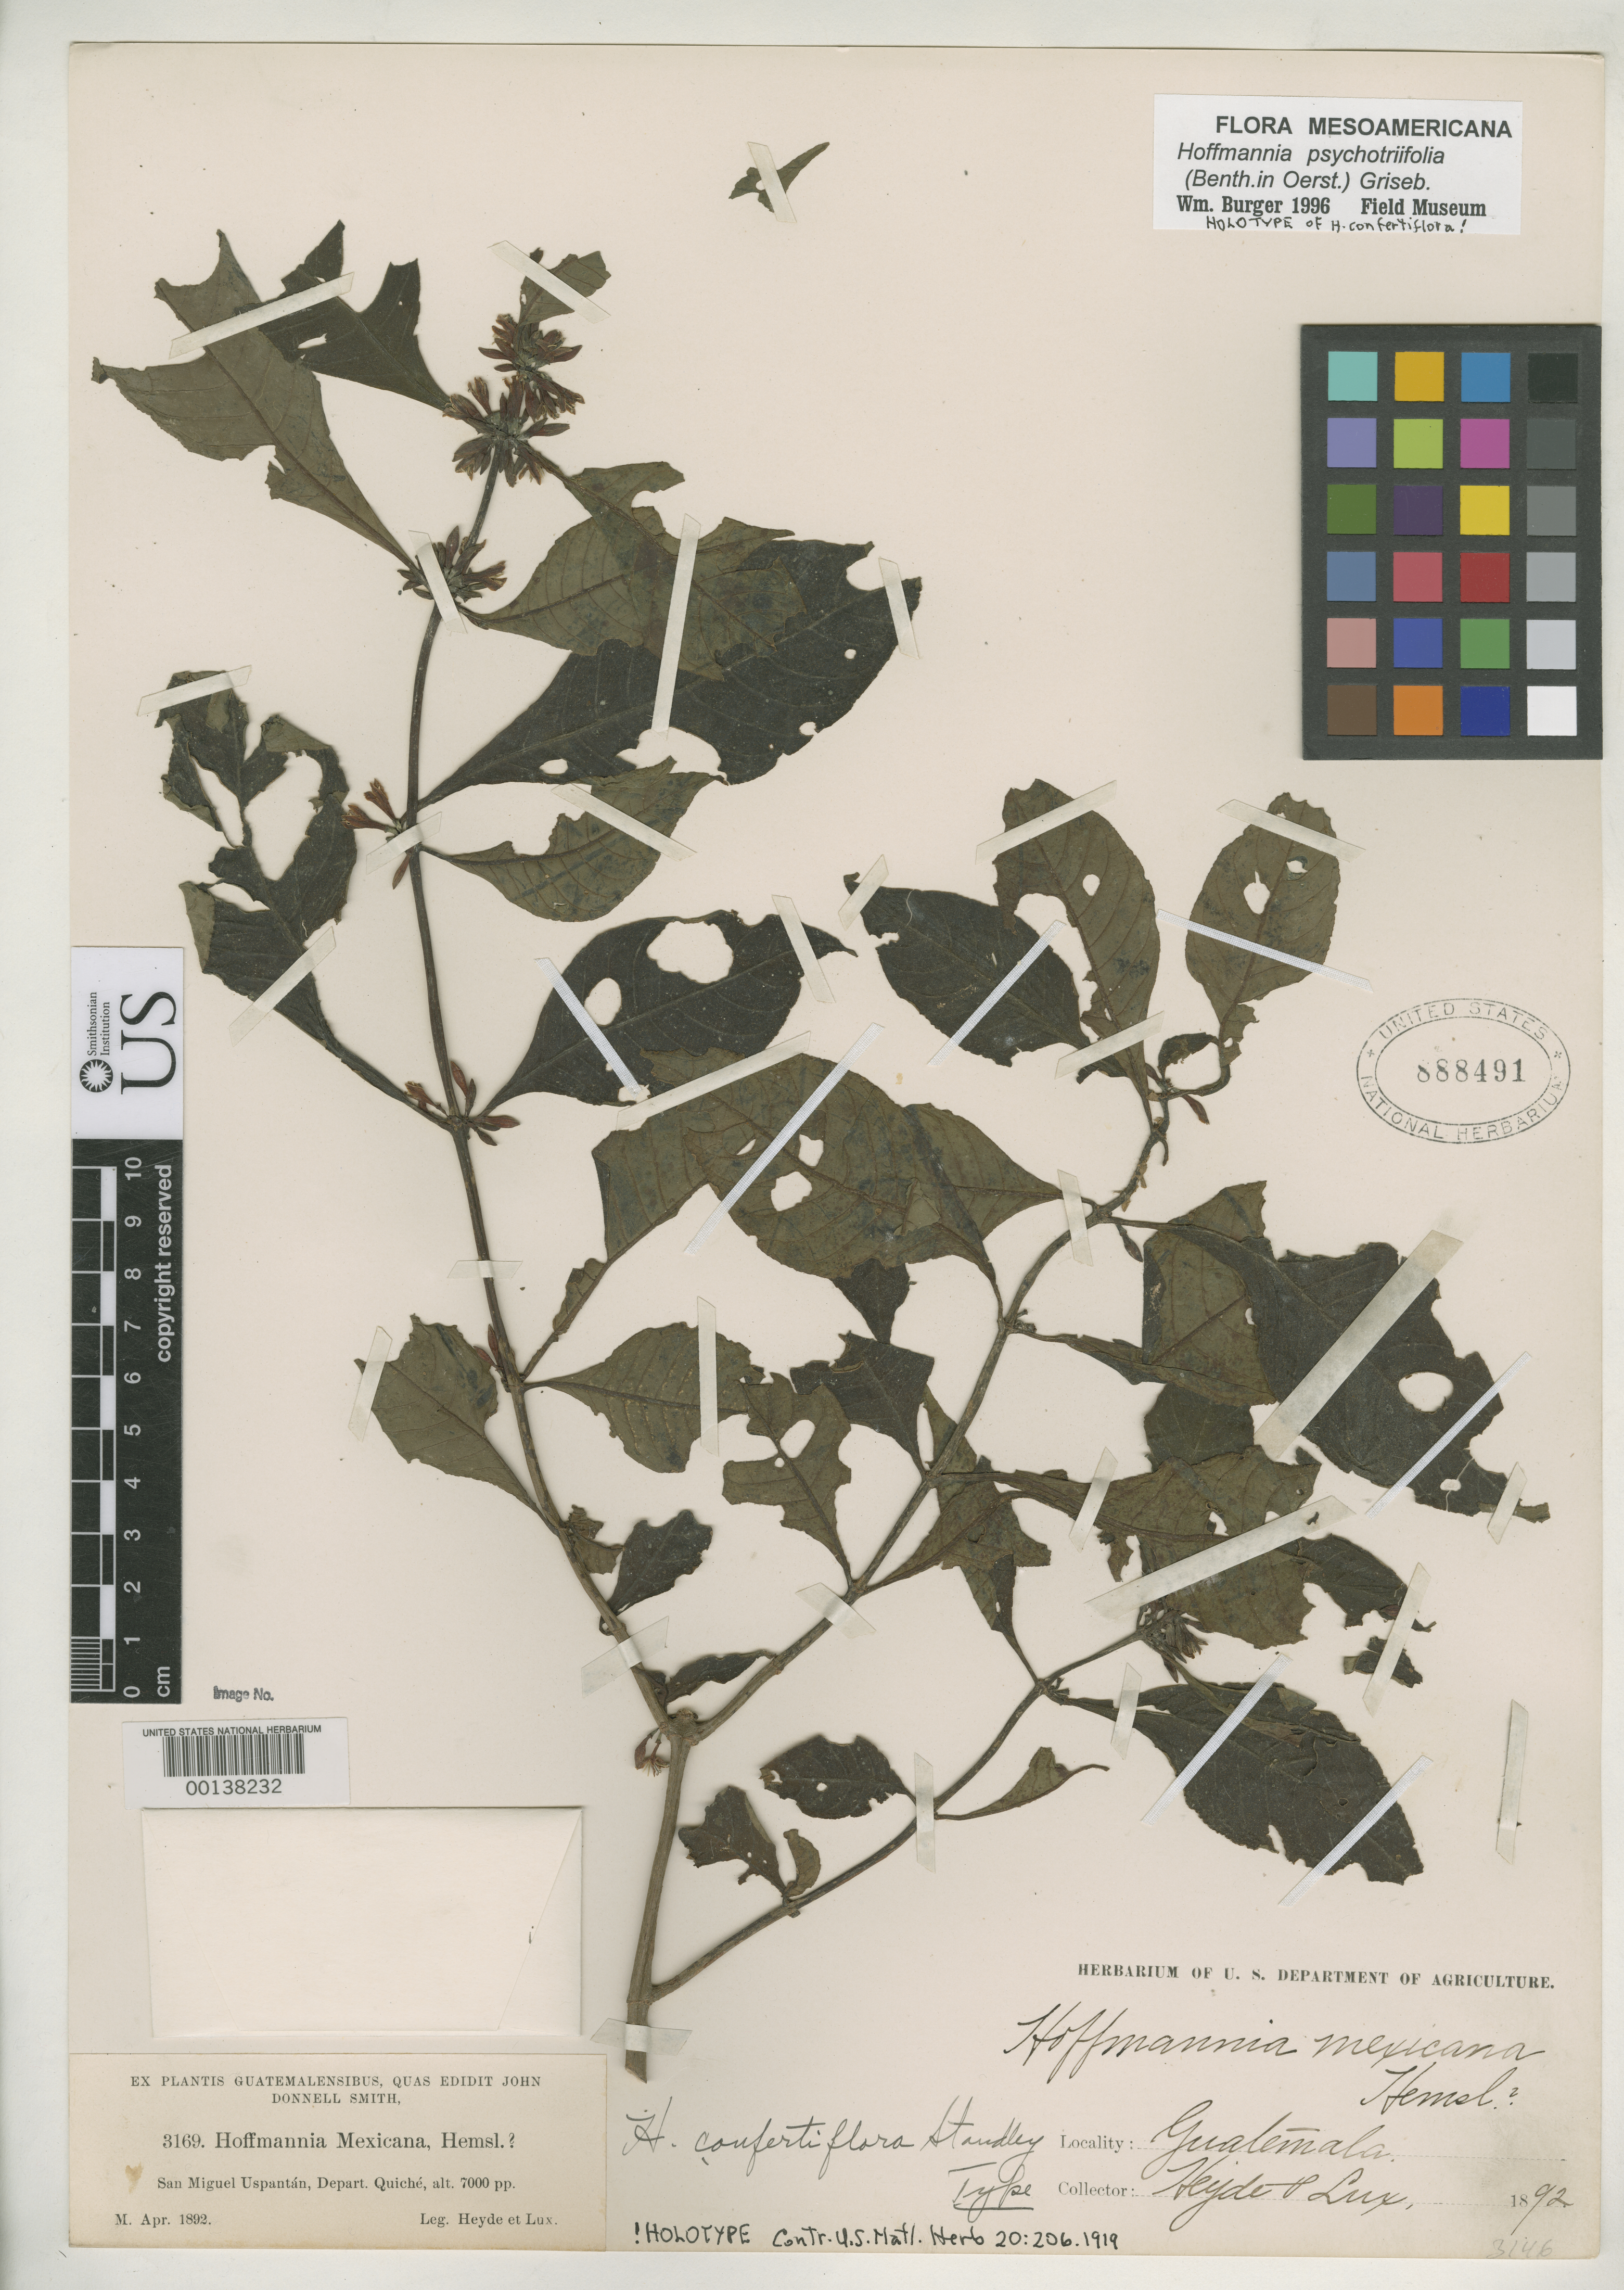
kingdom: Plantae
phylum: Tracheophyta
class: Magnoliopsida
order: Gentianales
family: Rubiaceae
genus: Hoffmannia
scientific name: Hoffmannia confertiflora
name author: Standl.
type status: Holotype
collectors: E. T. Heyde & E. Lux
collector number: J.D.S. 3169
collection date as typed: Apr 1892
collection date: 1892-04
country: Guatemala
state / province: El Quiché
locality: San Miguel Uspantán.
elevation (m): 2134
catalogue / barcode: US 888491